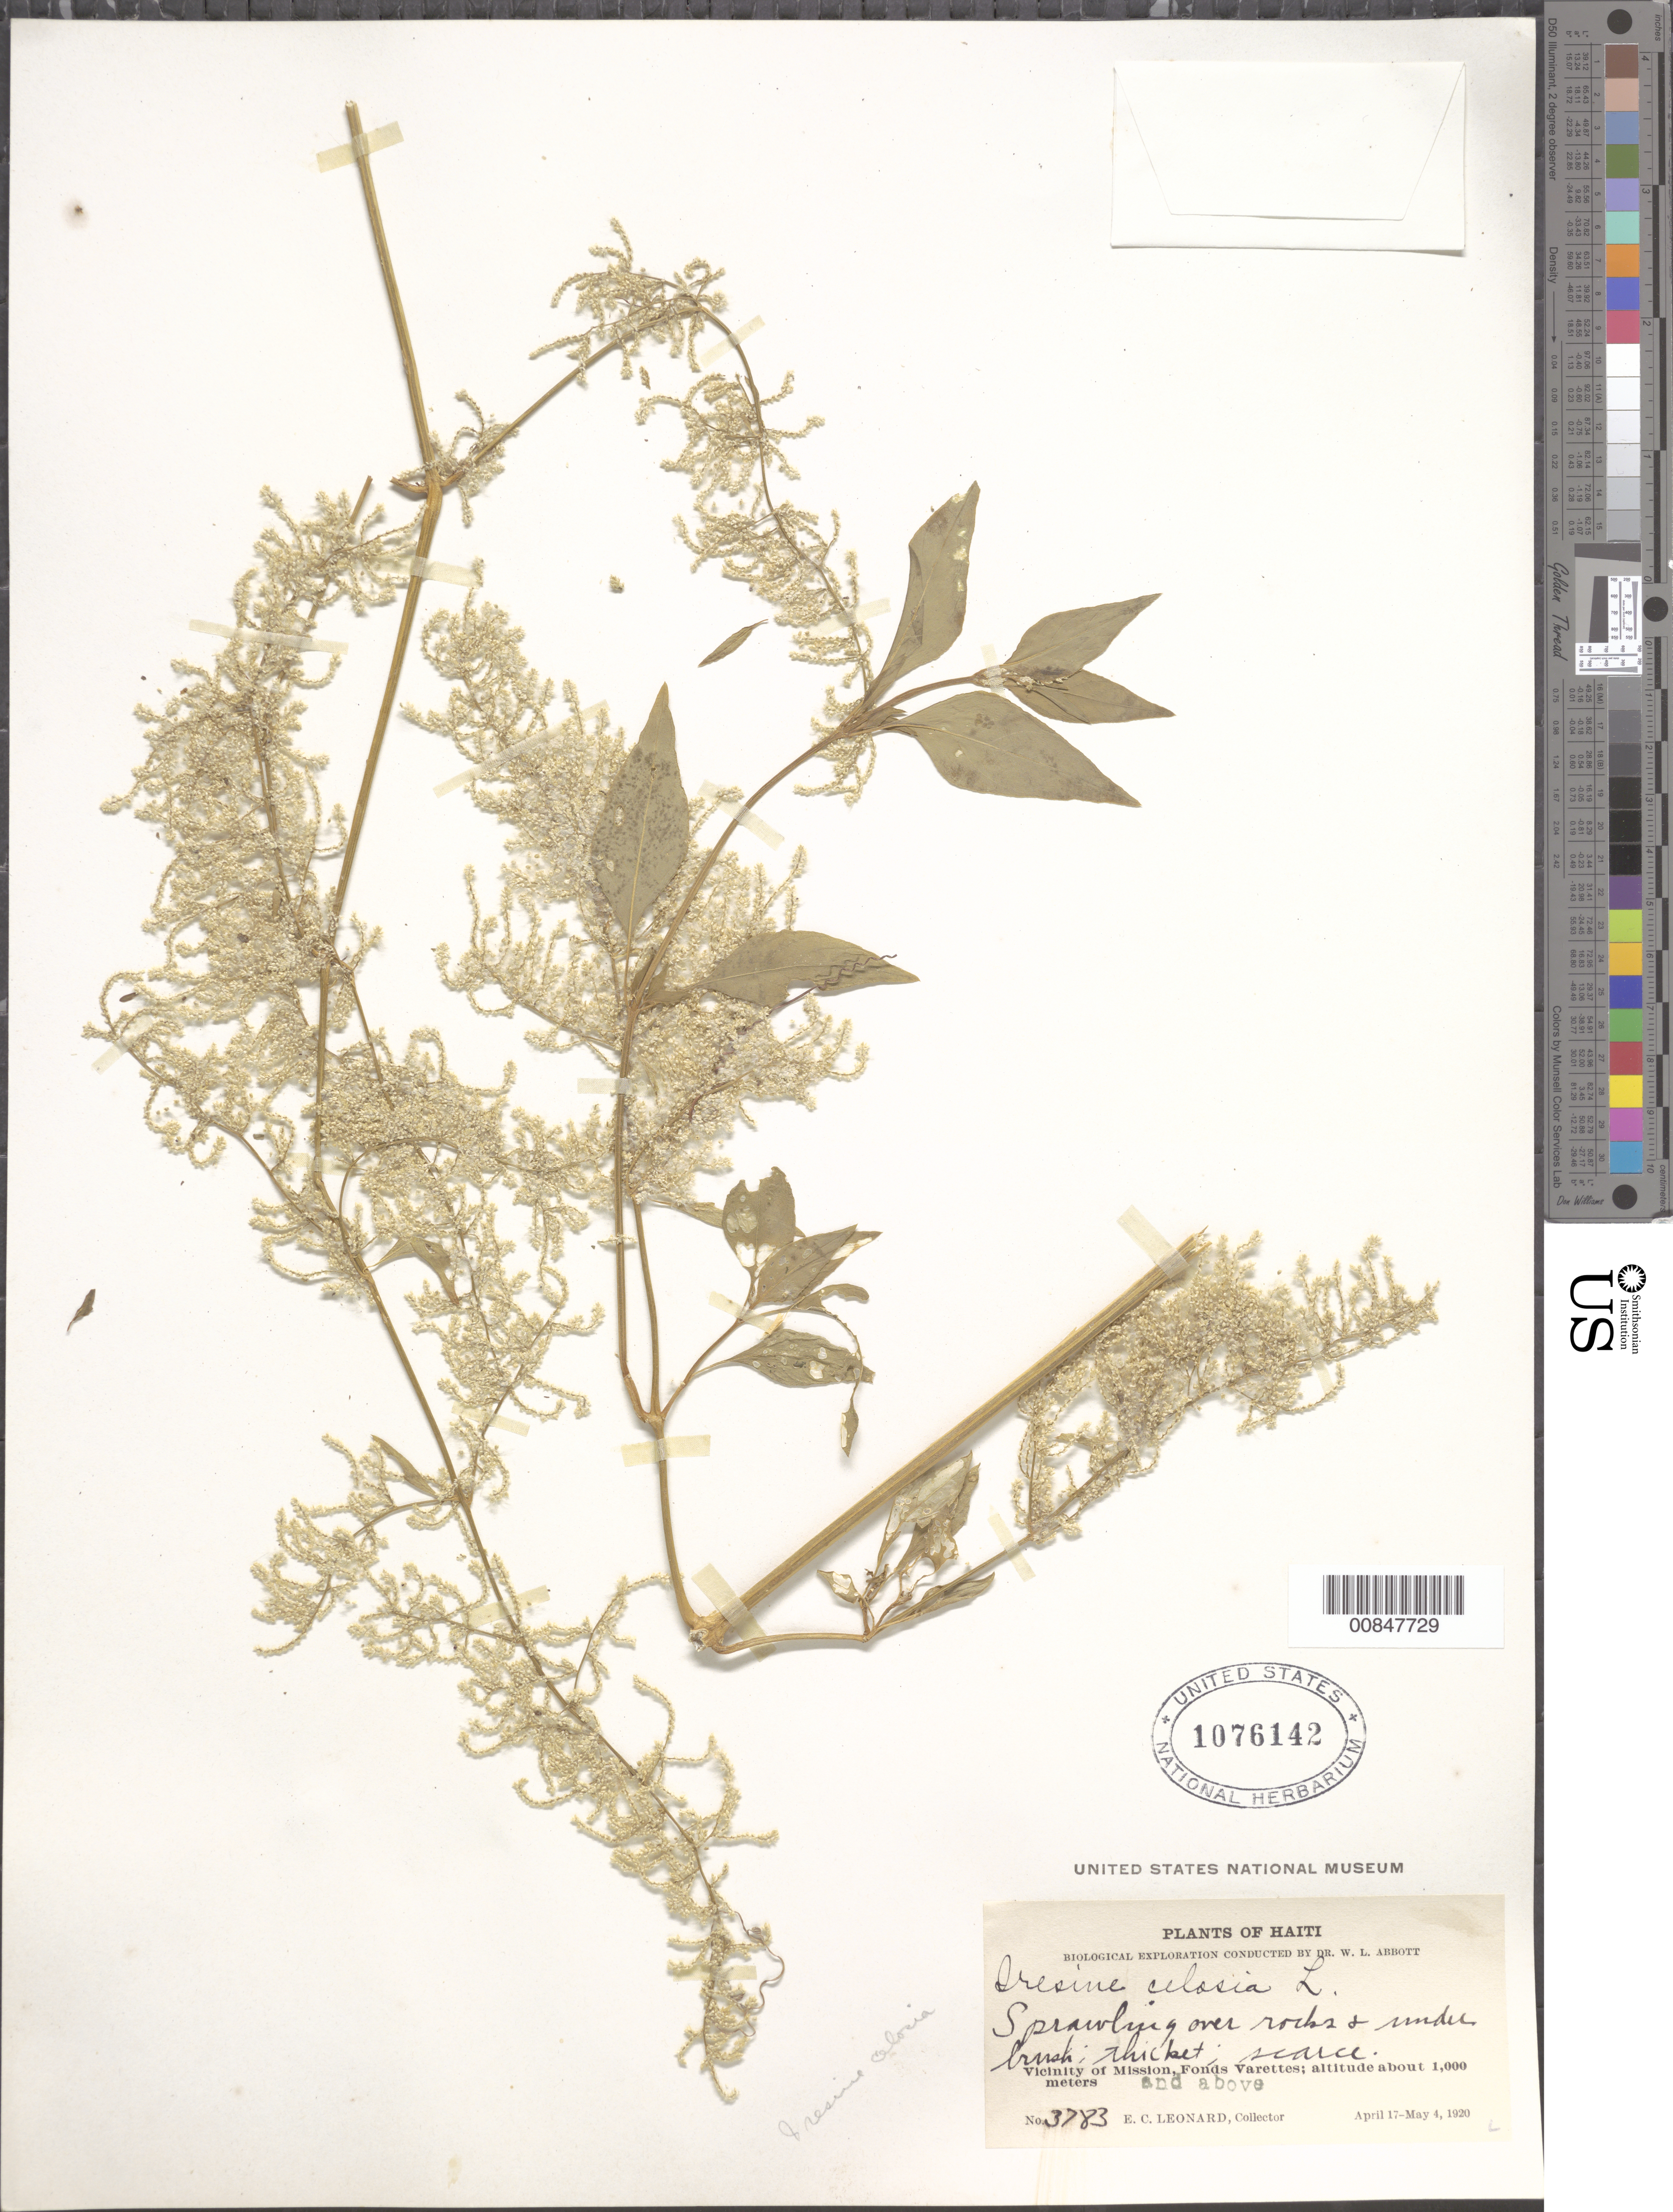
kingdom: Plantae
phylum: Tracheophyta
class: Magnoliopsida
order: Caryophyllales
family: Amaranthaceae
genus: Iresine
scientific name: Iresine diffusa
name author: Humb. & Bonpl. ex Willd.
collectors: E. C. Leonard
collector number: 3783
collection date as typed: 17 Apr 1920 to 04 May 1920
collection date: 1920-04-17/1920-05-04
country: Haiti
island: Hispaniola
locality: Vicinity of Mission, Fonds Varettes.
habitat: Over rocks and under brush; thicket.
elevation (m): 1000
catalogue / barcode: US 1076142